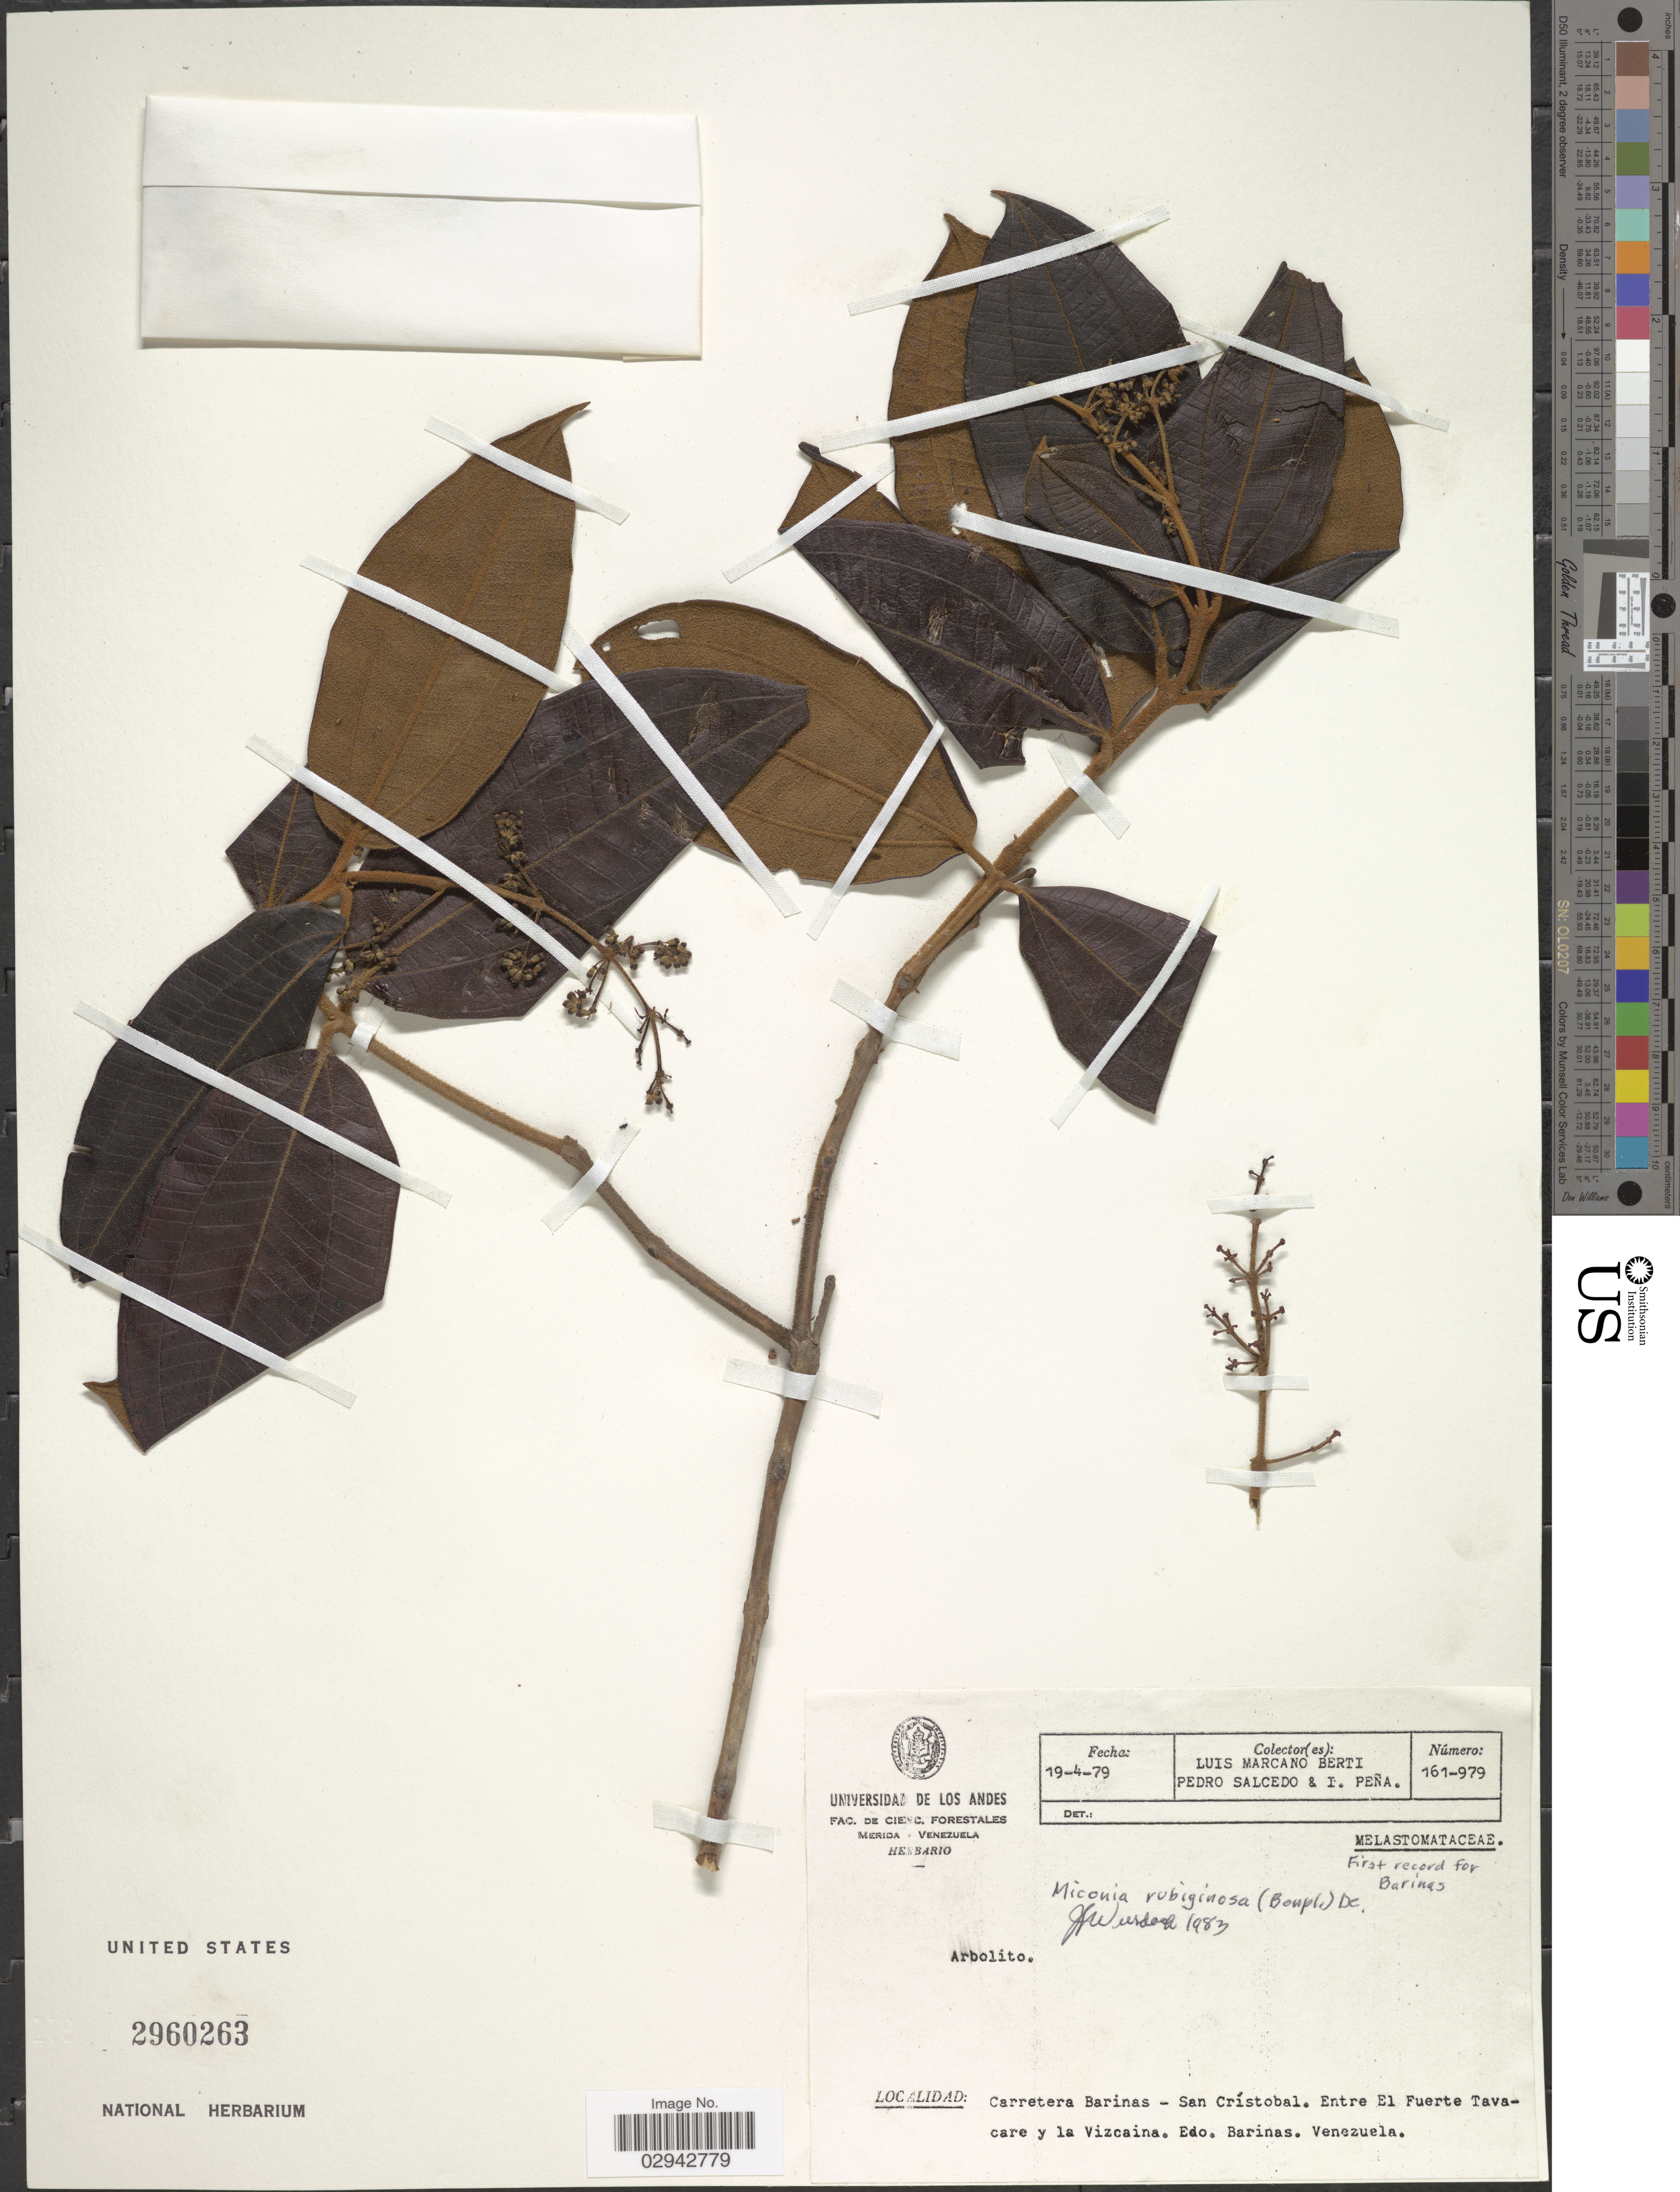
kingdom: Plantae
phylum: Tracheophyta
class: Magnoliopsida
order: Myrtales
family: Melastomataceae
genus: Miconia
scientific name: Miconia rubiginosa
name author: (Bonpl.) DC.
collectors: L. Marcano-Berti, P. Salcedo & I. Pena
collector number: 161-979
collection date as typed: Transcribed d/m/y: 19/4/79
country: Venezuela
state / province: Barinas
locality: Carretera Barinas - San Crístobal. Entre El Fuerte Tavacare y la Vizcaina.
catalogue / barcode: US 2960263